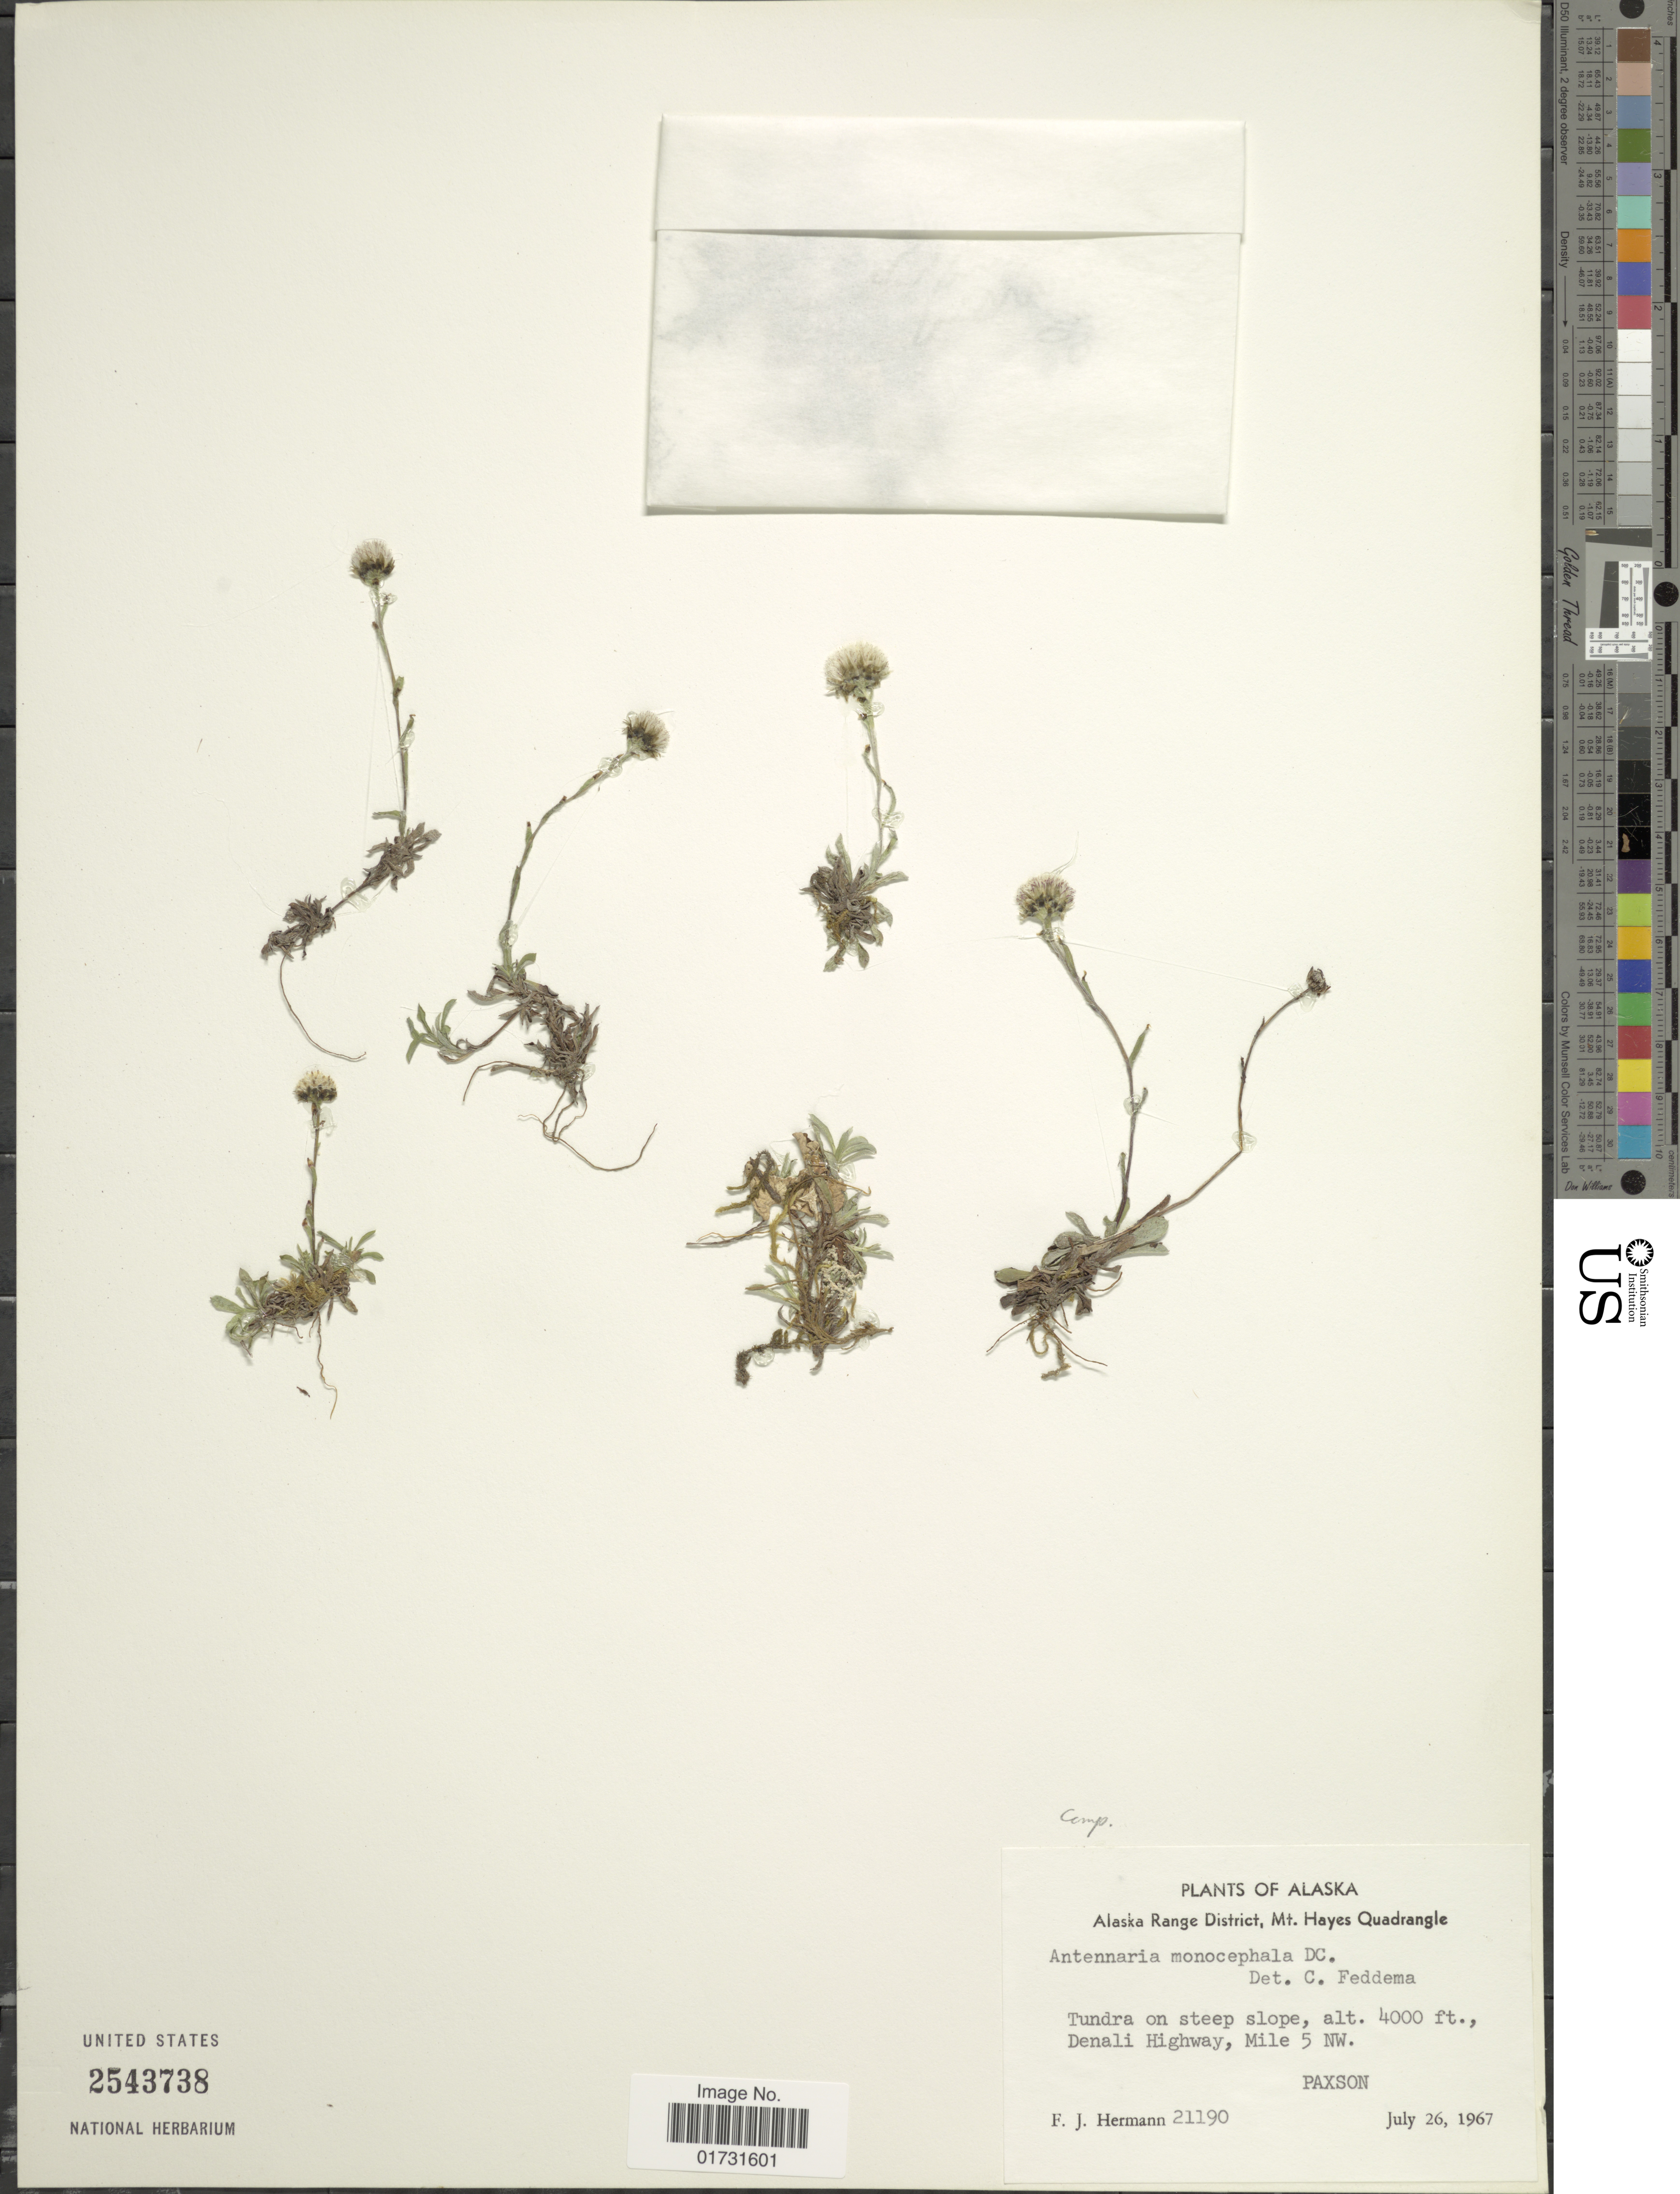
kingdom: Plantae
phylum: Tracheophyta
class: Magnoliopsida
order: Asterales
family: Asteraceae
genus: Antennaria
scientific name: Antennaria monocephala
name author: DC.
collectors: F. J. Hermann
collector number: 21190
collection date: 1967-07-26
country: United States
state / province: Alaska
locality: Alaska Range District, Mt. Hayes Quadrangle. Denali Highway, Mile 5 NW. Paxson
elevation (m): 1219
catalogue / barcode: US 2543738